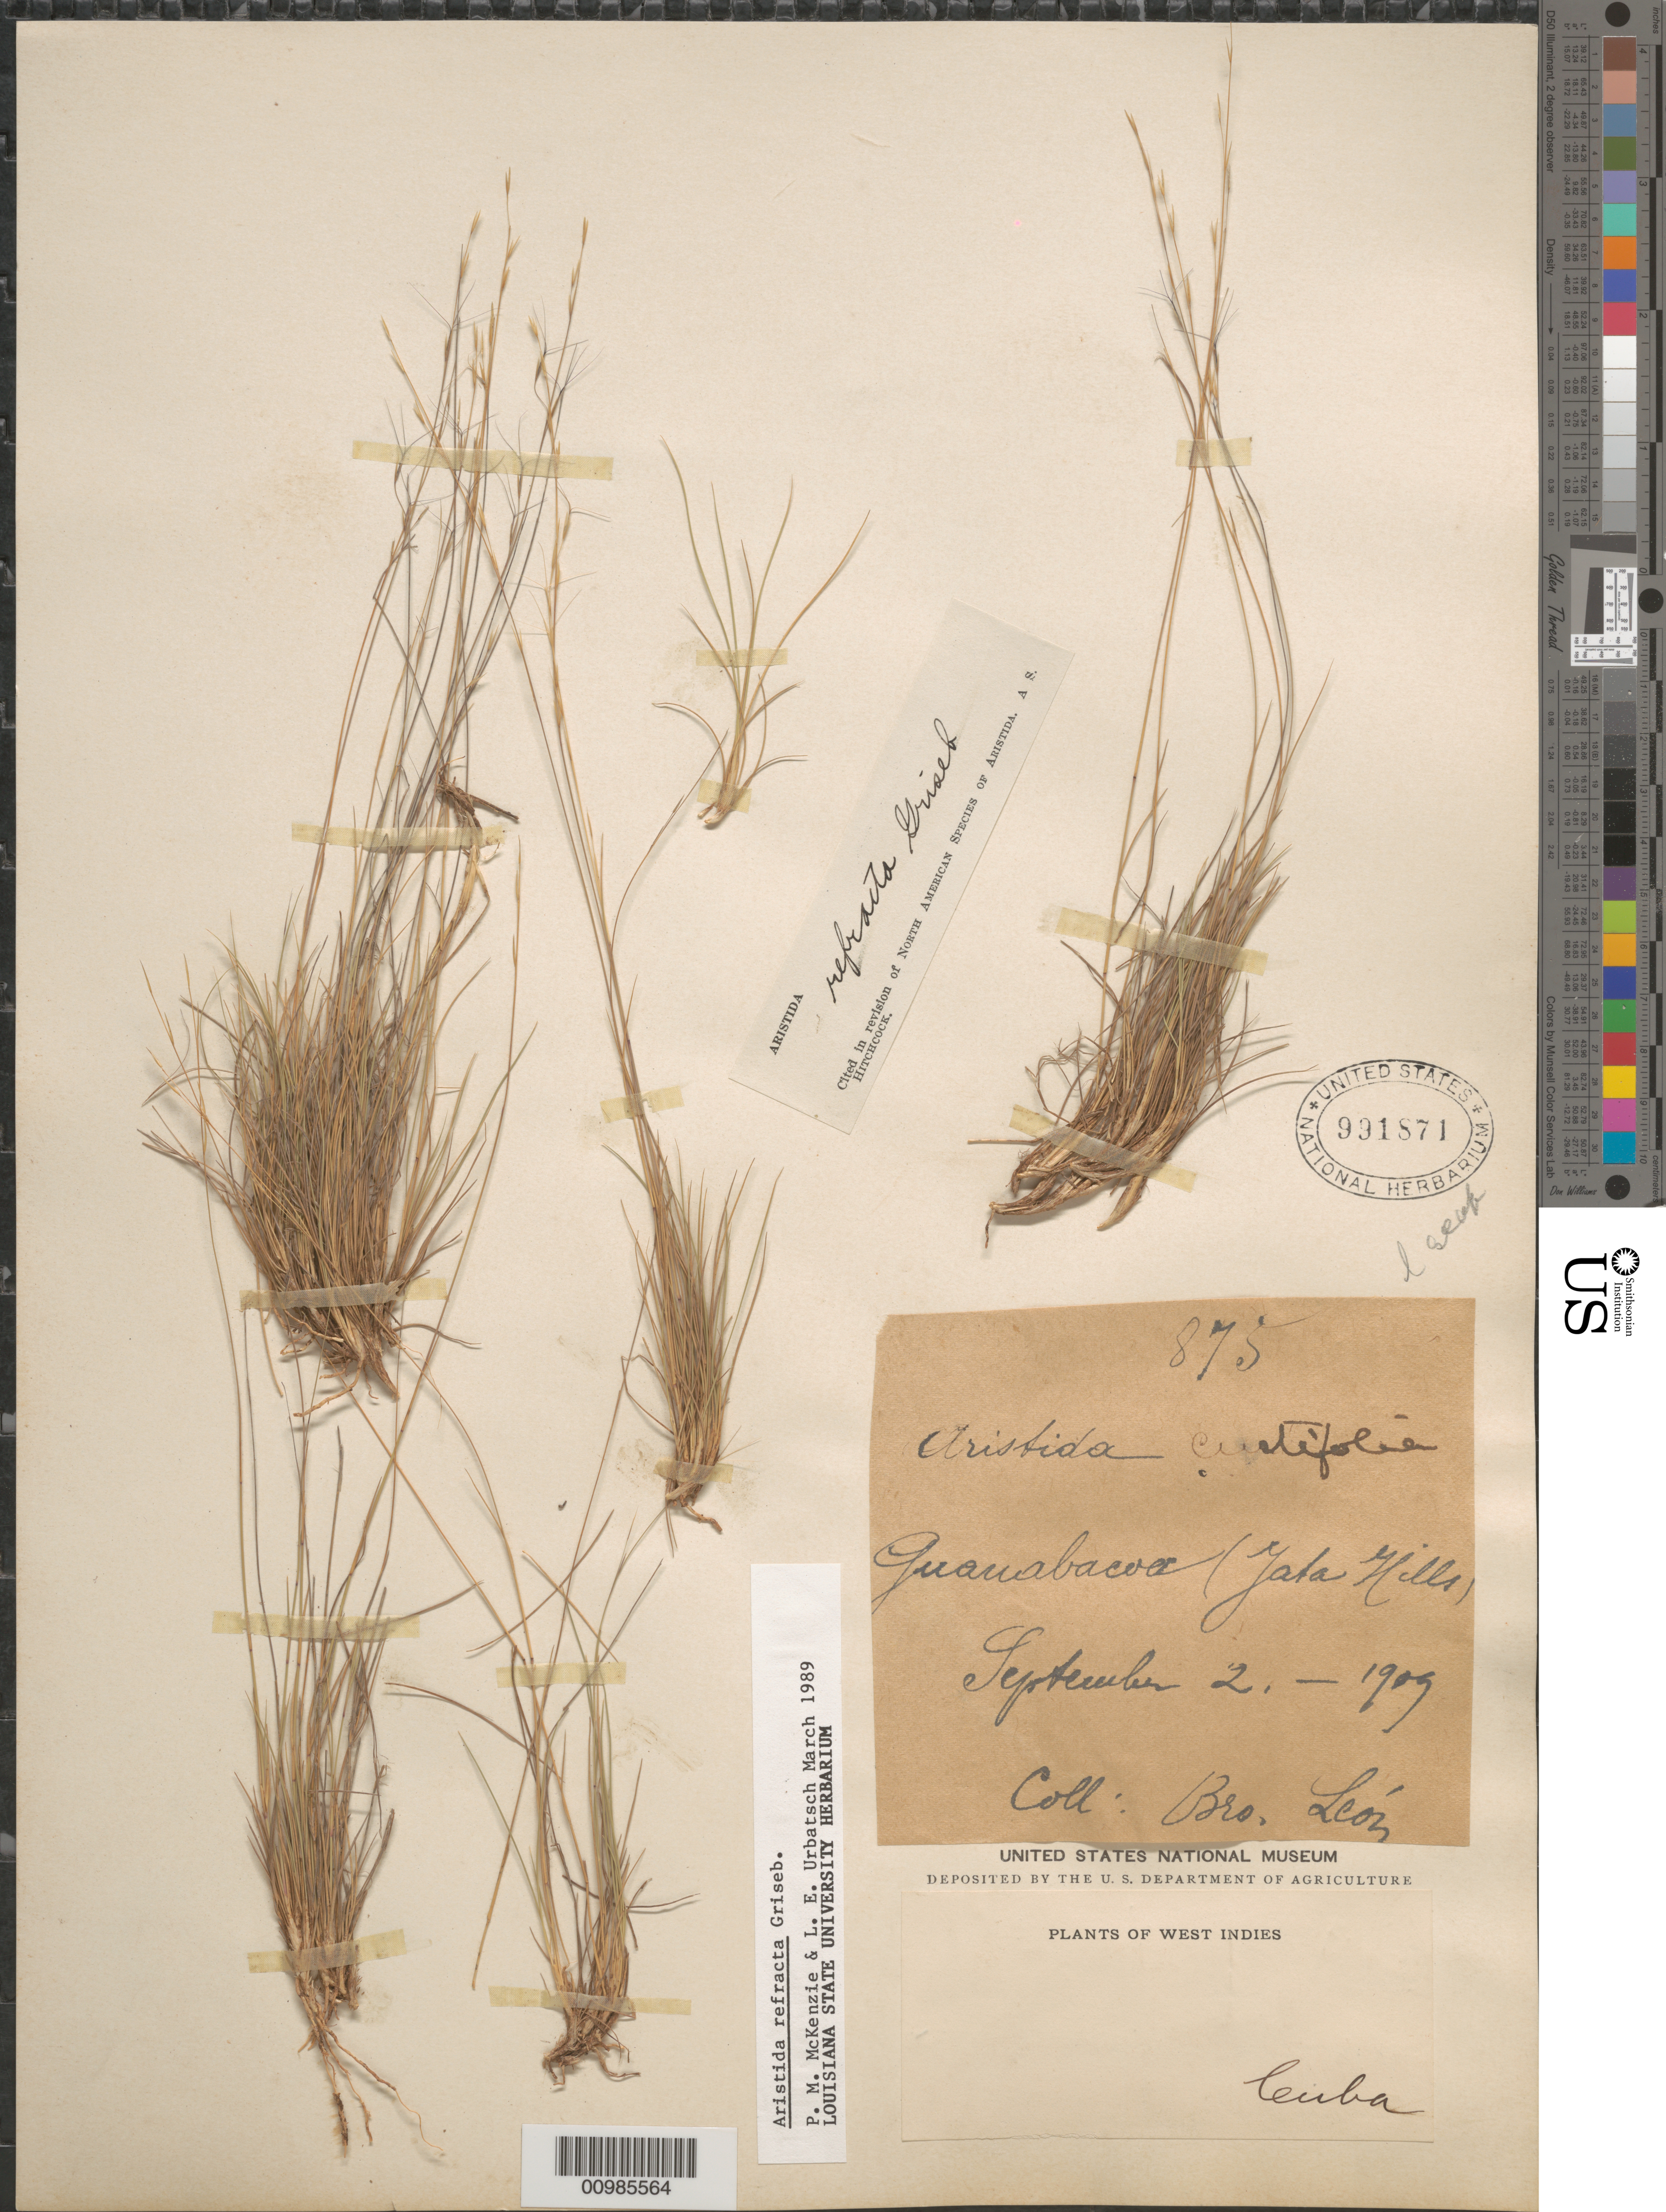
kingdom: Plantae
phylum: Tracheophyta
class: Liliopsida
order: Poales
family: Poaceae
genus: Aristida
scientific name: Aristida refracta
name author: Griseb.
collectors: Bro. León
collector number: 875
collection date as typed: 02 Sep 1909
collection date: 1909-09-02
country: Cuba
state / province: La Habana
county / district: Municipio Guanabacoa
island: Cuba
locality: Jata hills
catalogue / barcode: US 991871